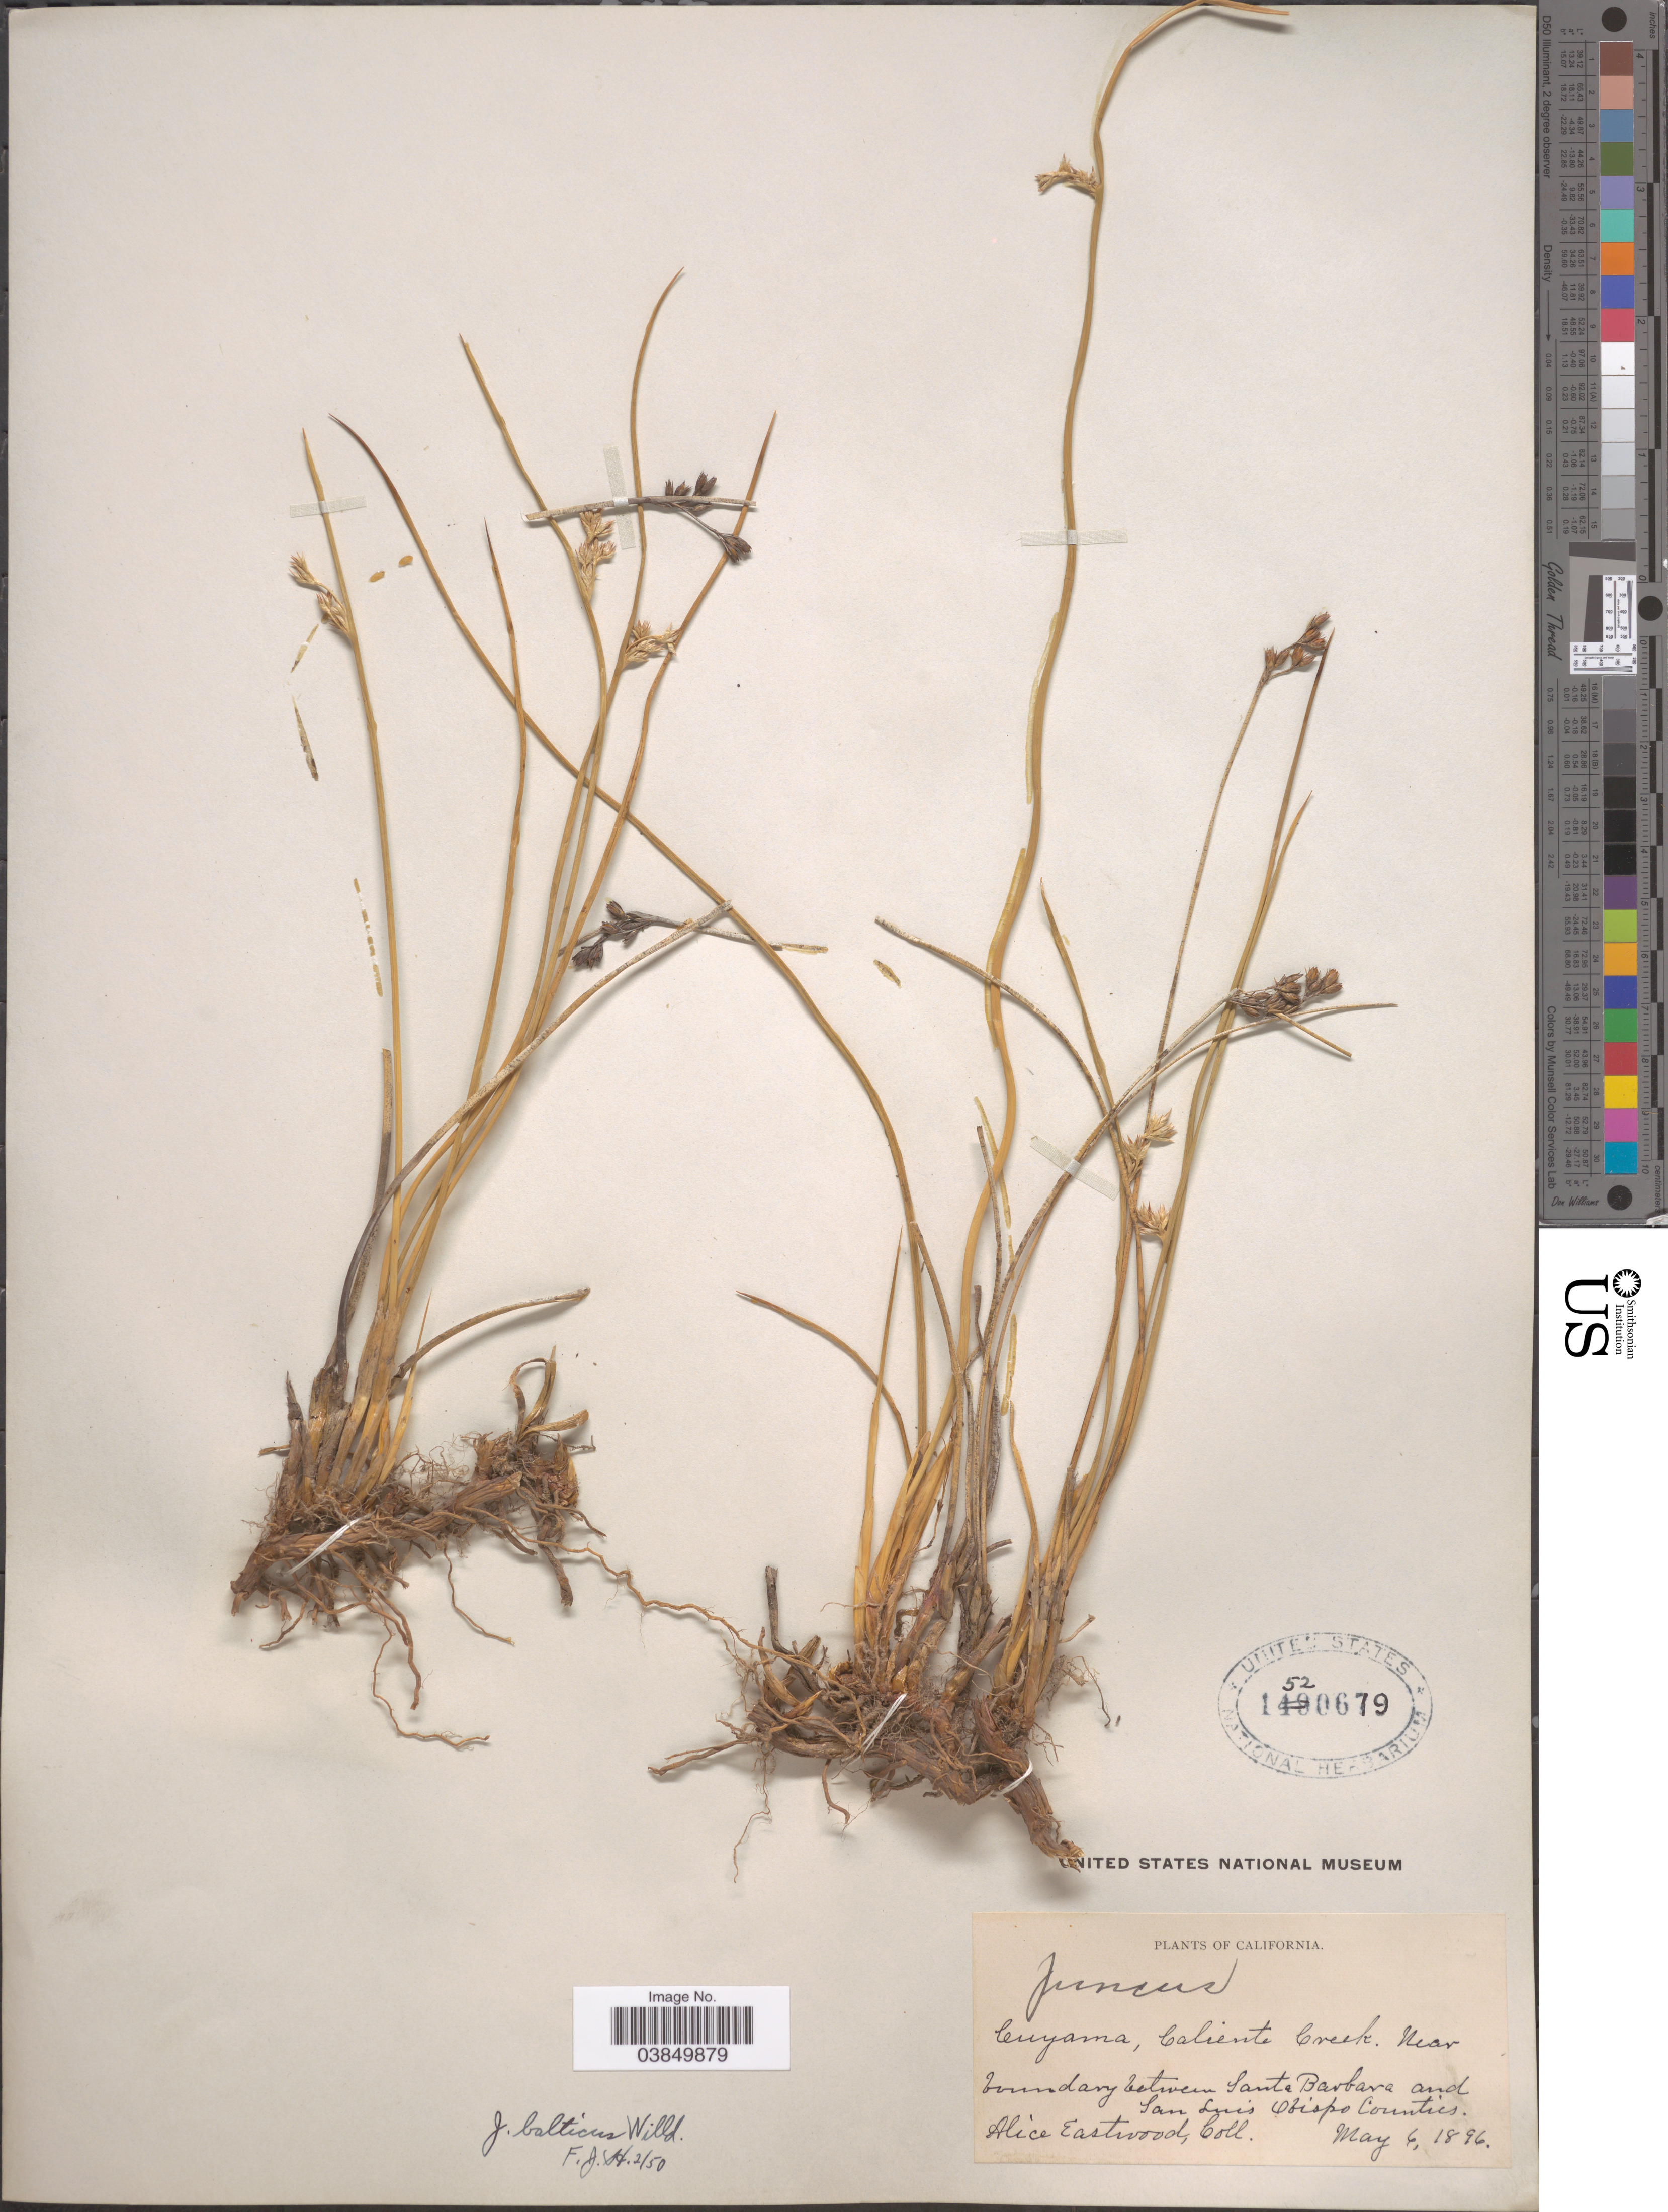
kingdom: Plantae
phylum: Tracheophyta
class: Liliopsida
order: Poales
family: Juncaceae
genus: Juncus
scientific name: Juncus balticus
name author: Willd.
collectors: A. Eastwood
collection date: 1896-05-06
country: United States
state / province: California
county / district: Santa Barbara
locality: Cuyama, Caliente Creek. Near boundary between Santa Barbara and San Luis Obispo Counties.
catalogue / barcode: US 1520679